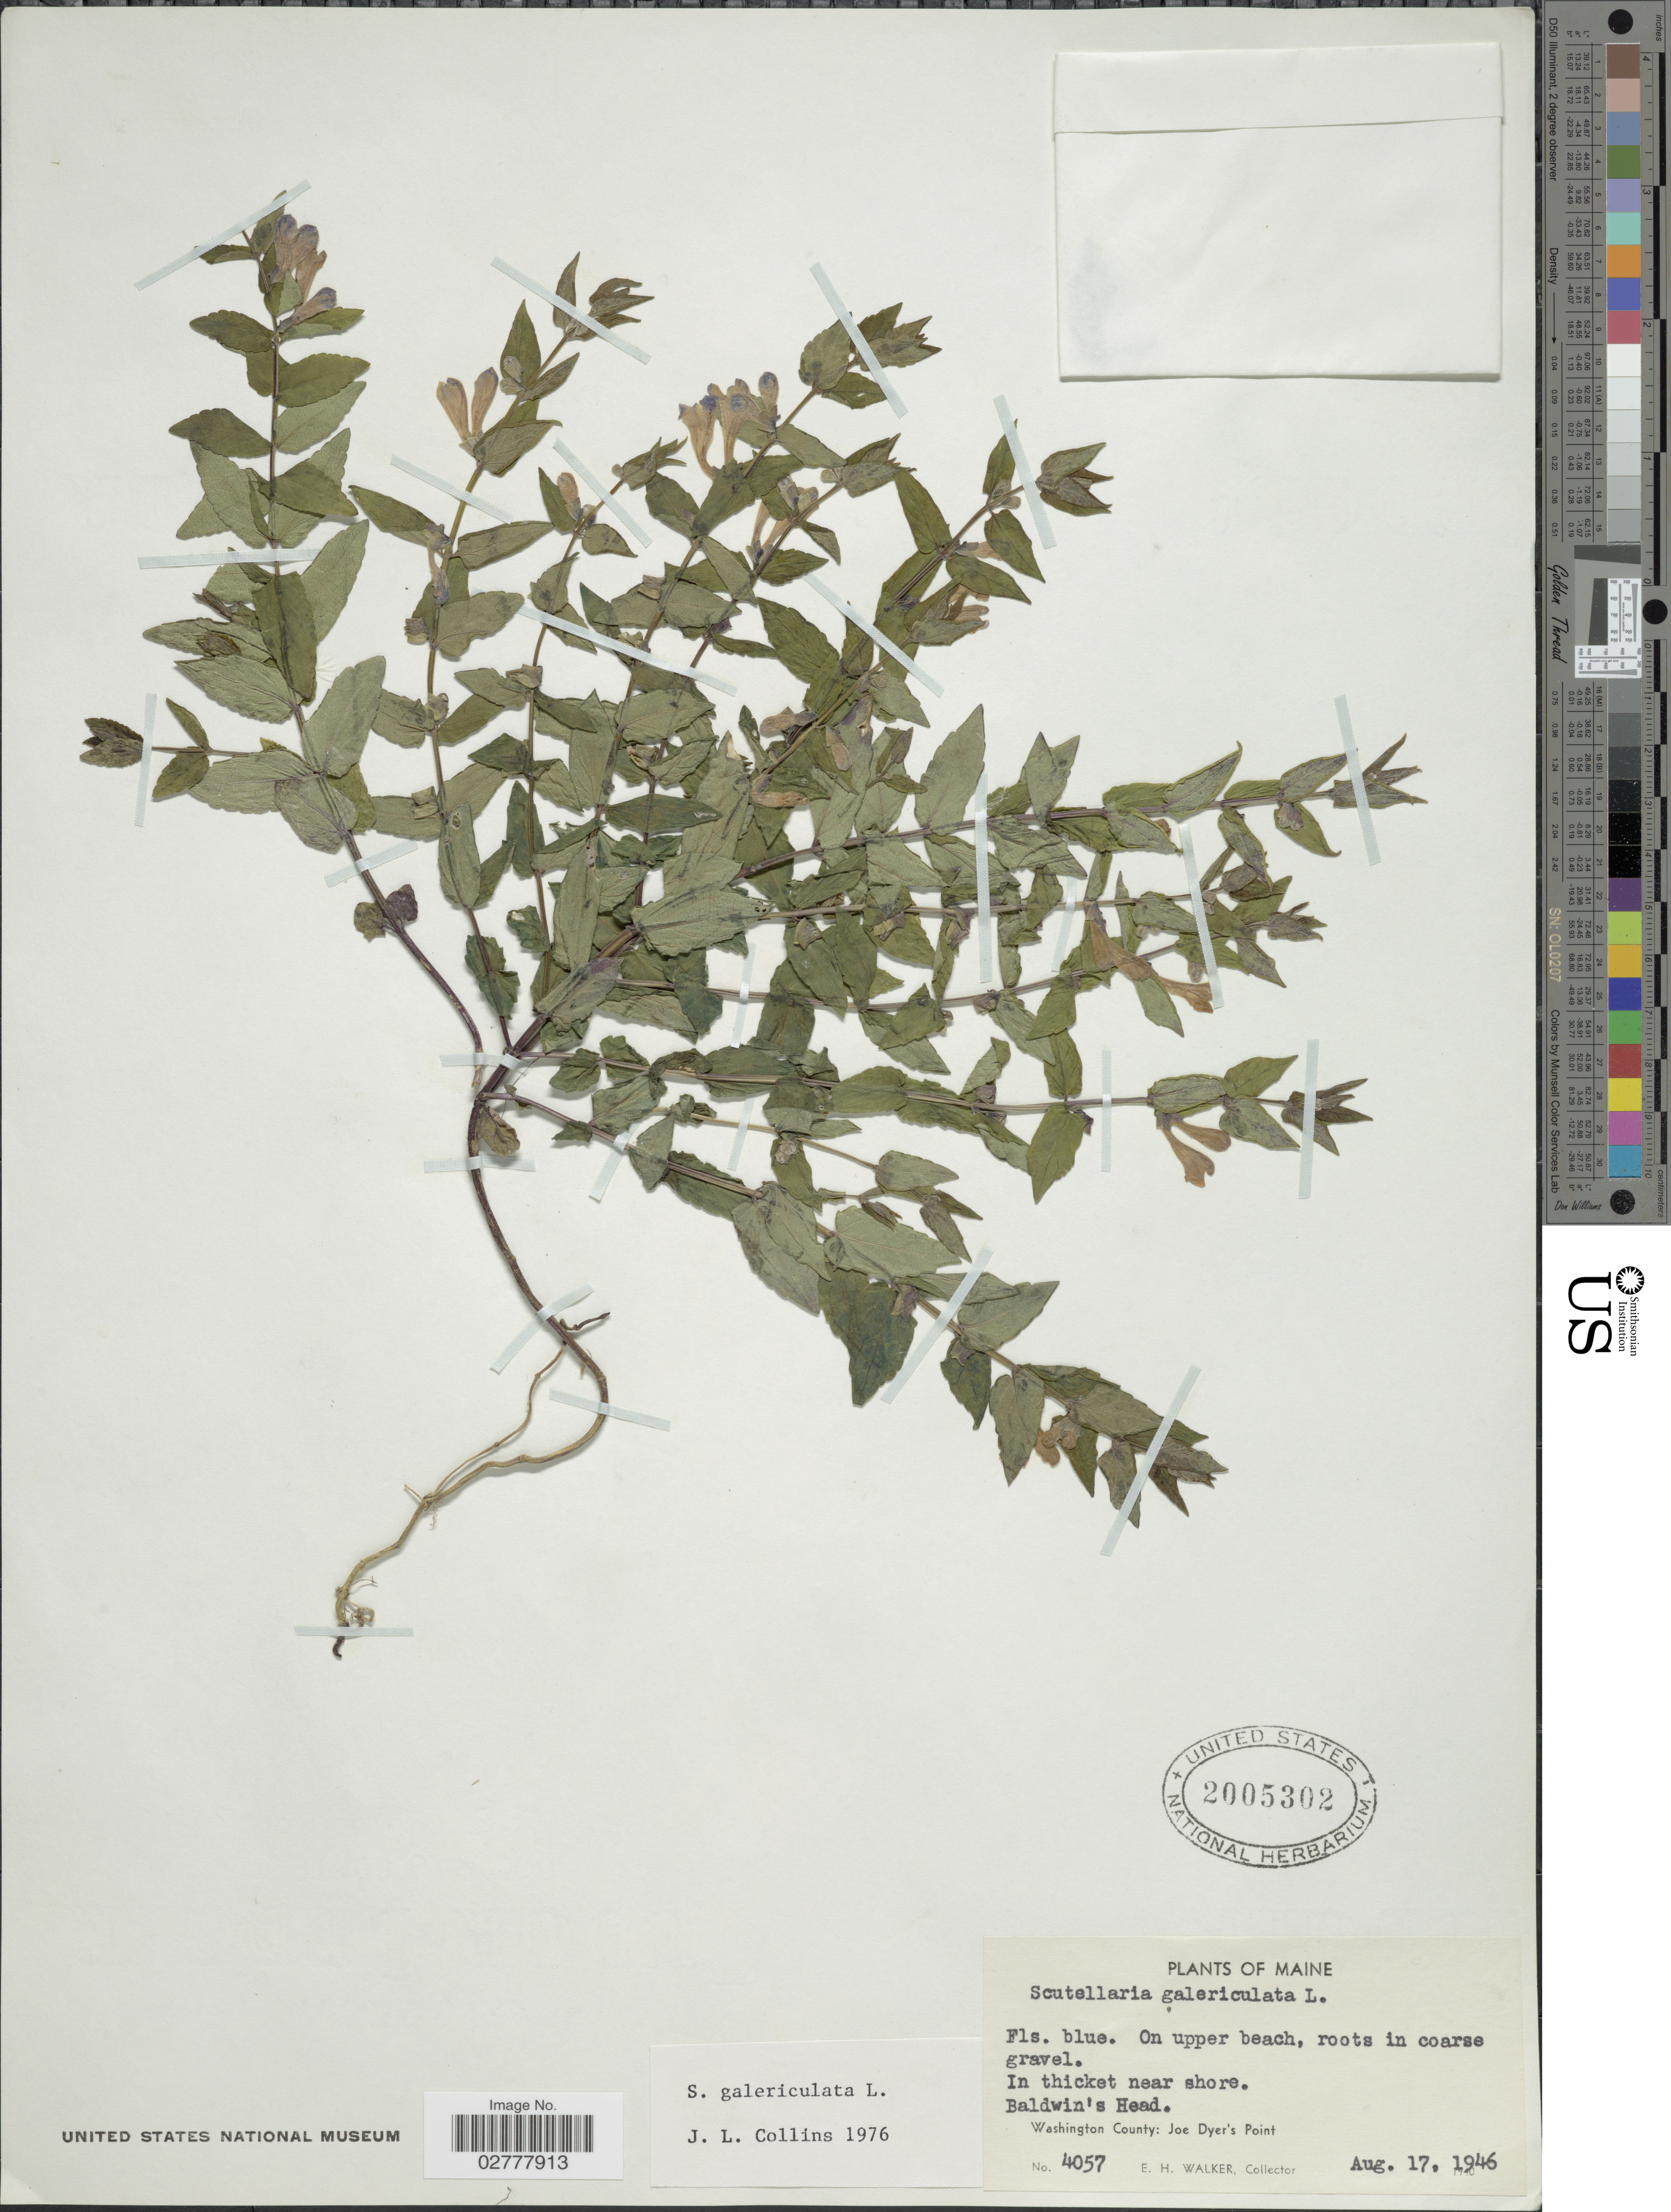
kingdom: Plantae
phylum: Tracheophyta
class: Magnoliopsida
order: Lamiales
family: Lamiaceae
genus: Scutellaria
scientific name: Scutellaria galericulata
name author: L.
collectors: E. H. Walker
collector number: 4057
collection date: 1946-08-17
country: United States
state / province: Maine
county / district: Washington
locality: Baldwin's Head. Joe Dyer's Point.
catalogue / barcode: US 2005302